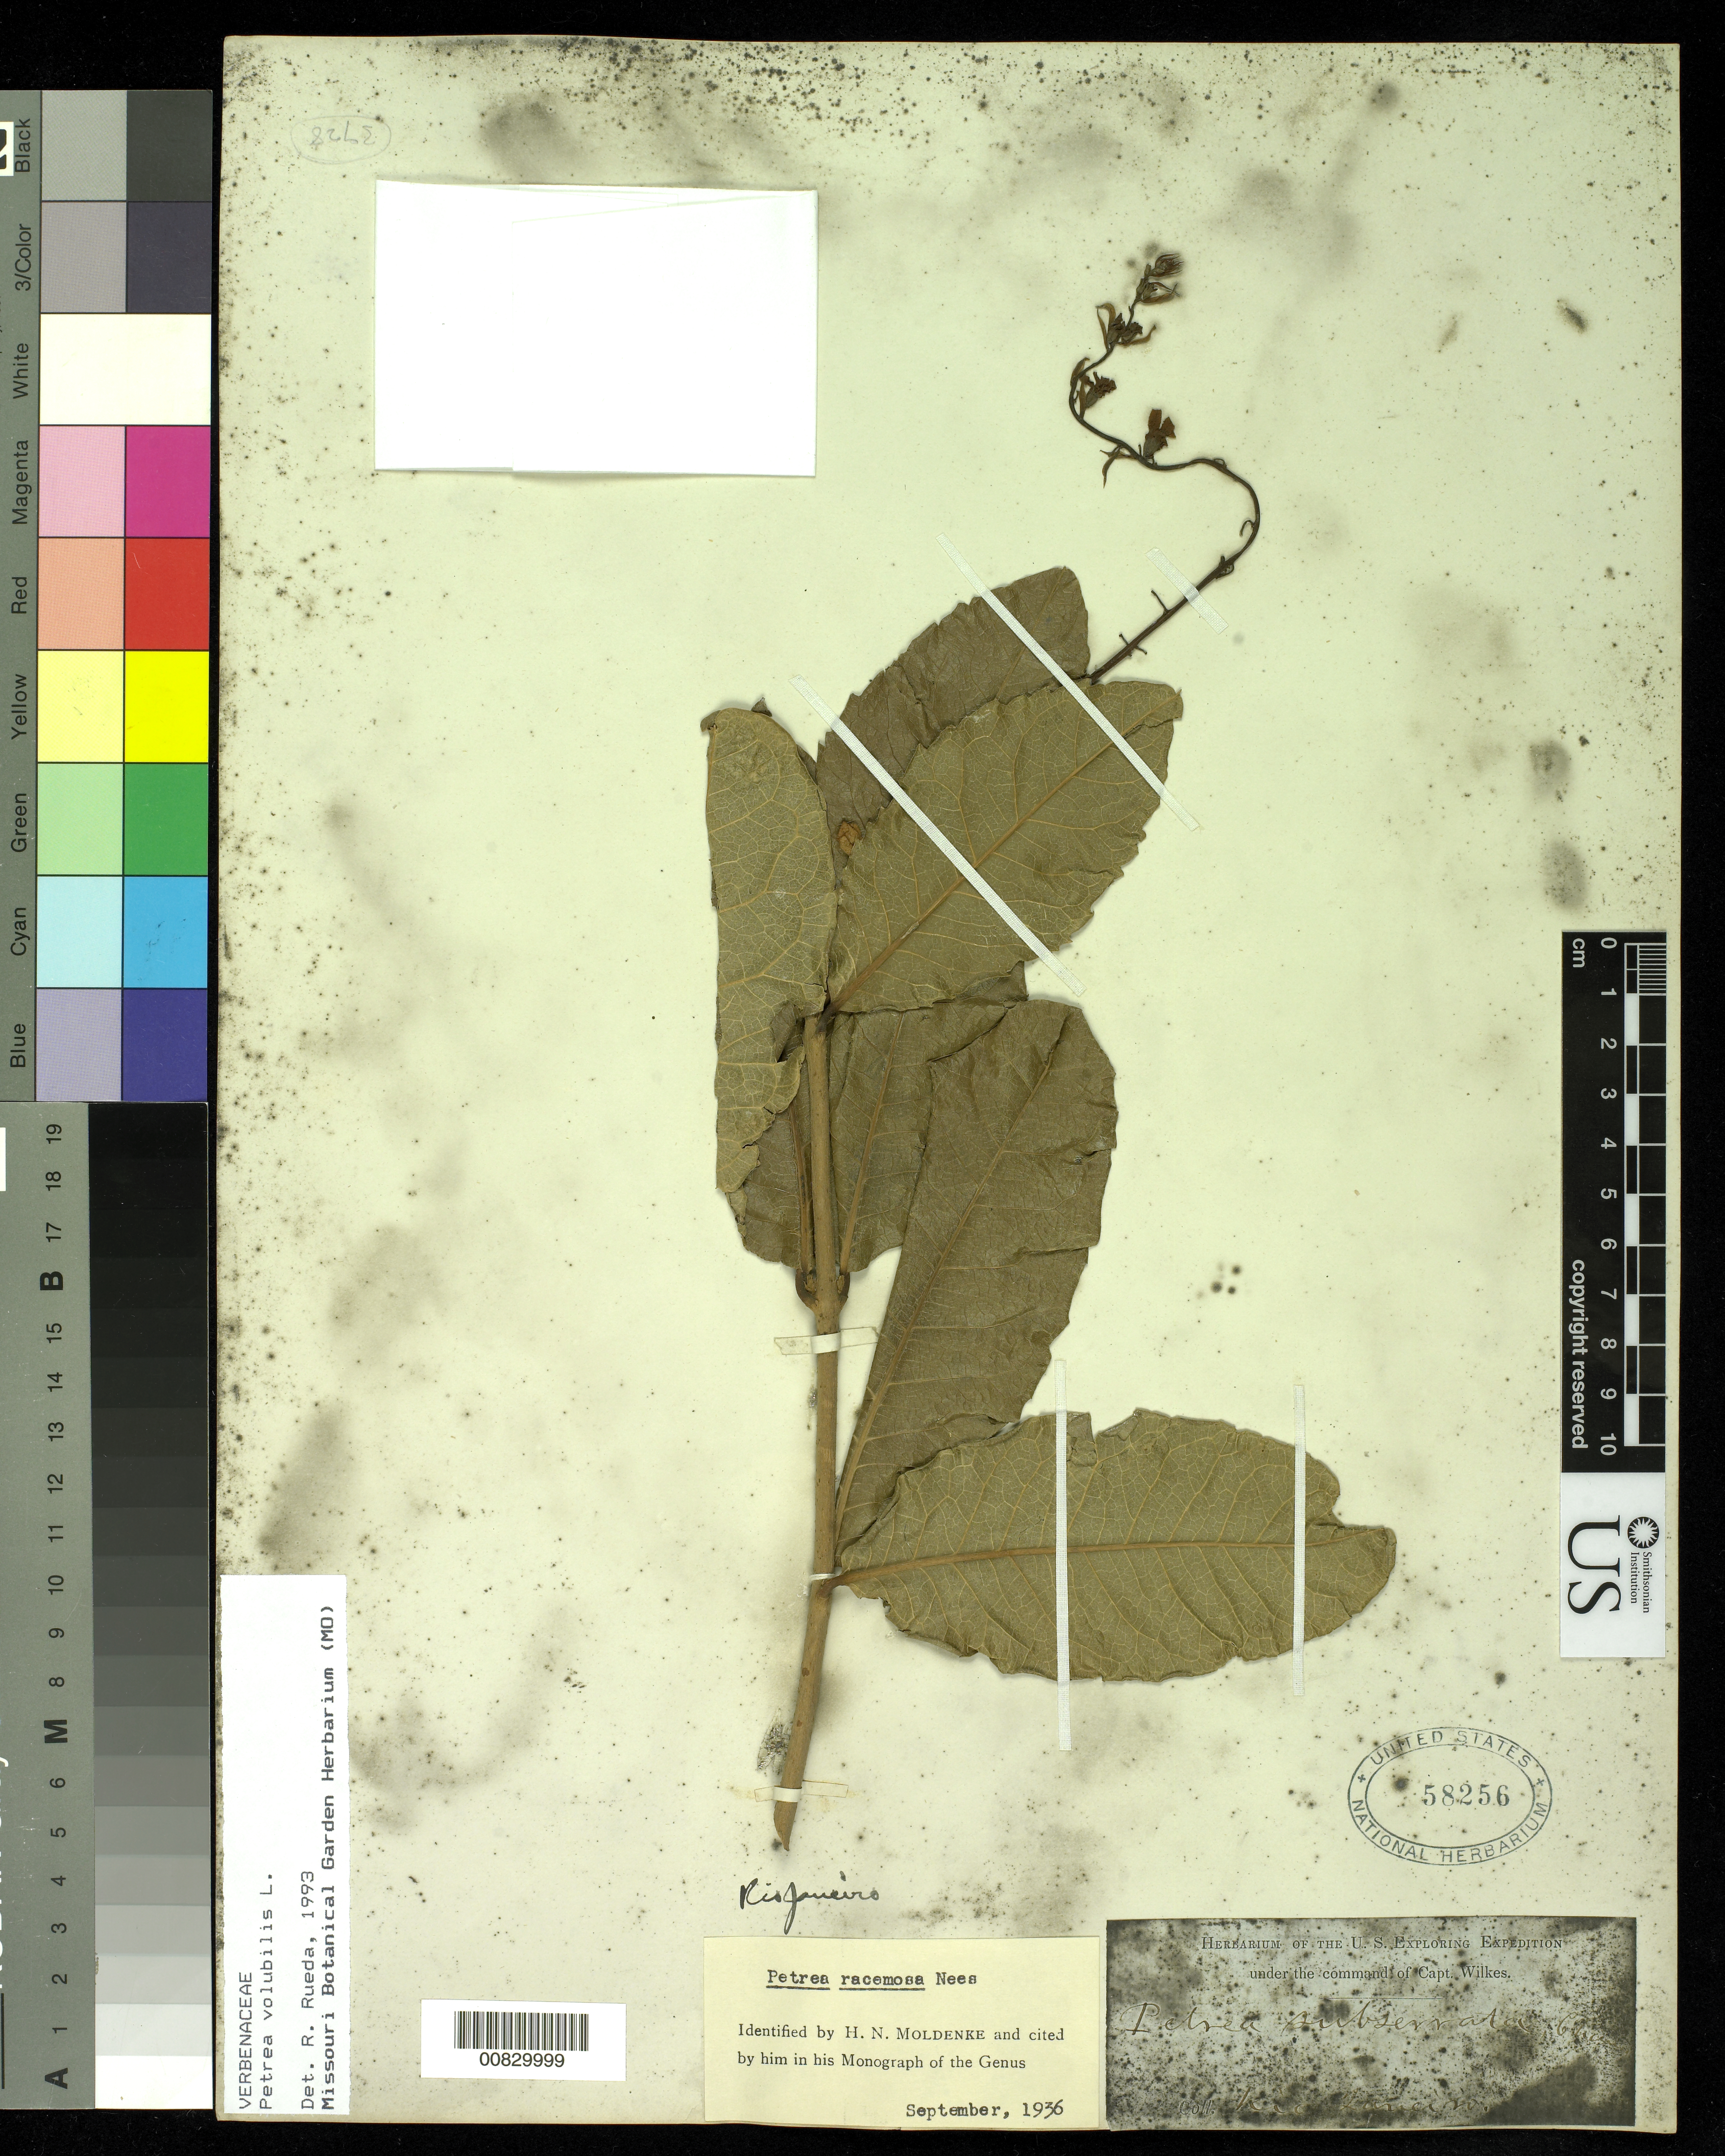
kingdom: Plantae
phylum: Tracheophyta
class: Magnoliopsida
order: Lamiales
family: Verbenaceae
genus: Petrea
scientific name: Petrea volubilis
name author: L.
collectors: Wilkes Explor. Exped.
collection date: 1838/1842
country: Brazil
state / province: Rio de Janeiro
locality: Rio Janeiro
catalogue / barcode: US 58256